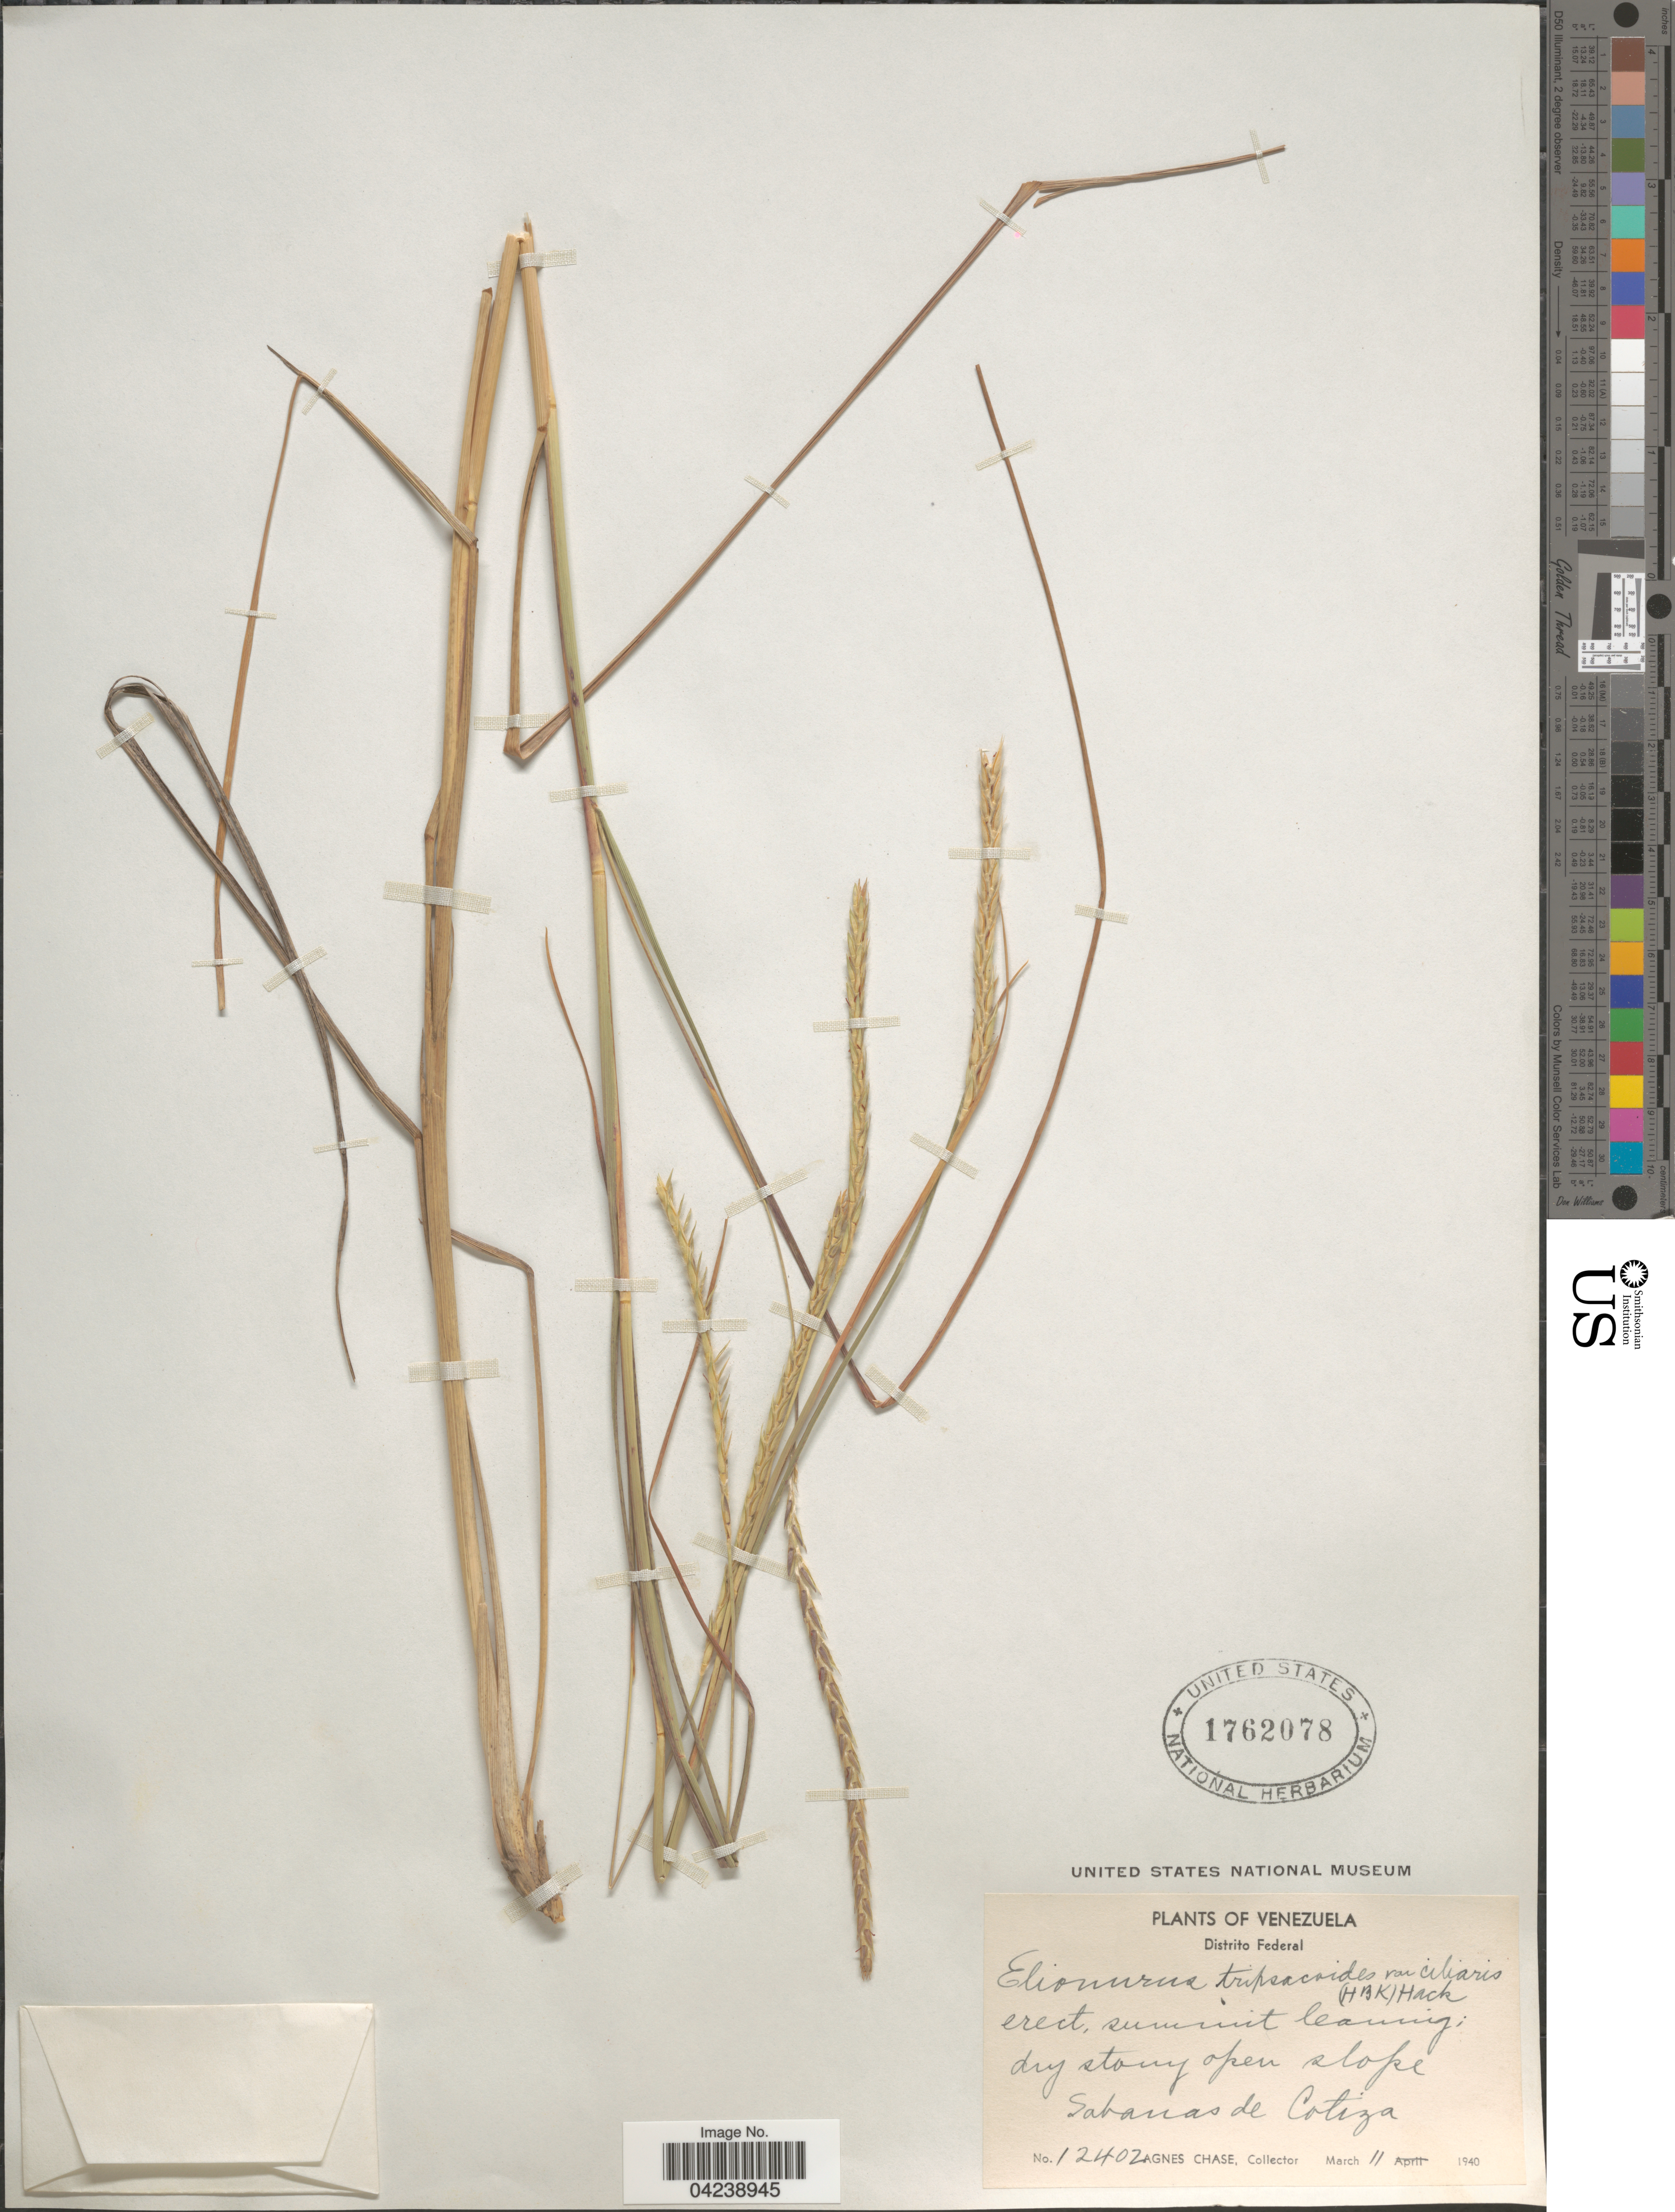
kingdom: Plantae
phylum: Tracheophyta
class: Liliopsida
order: Poales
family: Poaceae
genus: Elionurus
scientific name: Elionurus ciliaris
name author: Kunth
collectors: A. Chase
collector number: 12402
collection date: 1940-03-11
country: Venezuela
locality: Distrito Federal. Sabanas de Cotiza.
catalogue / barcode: US 1762078